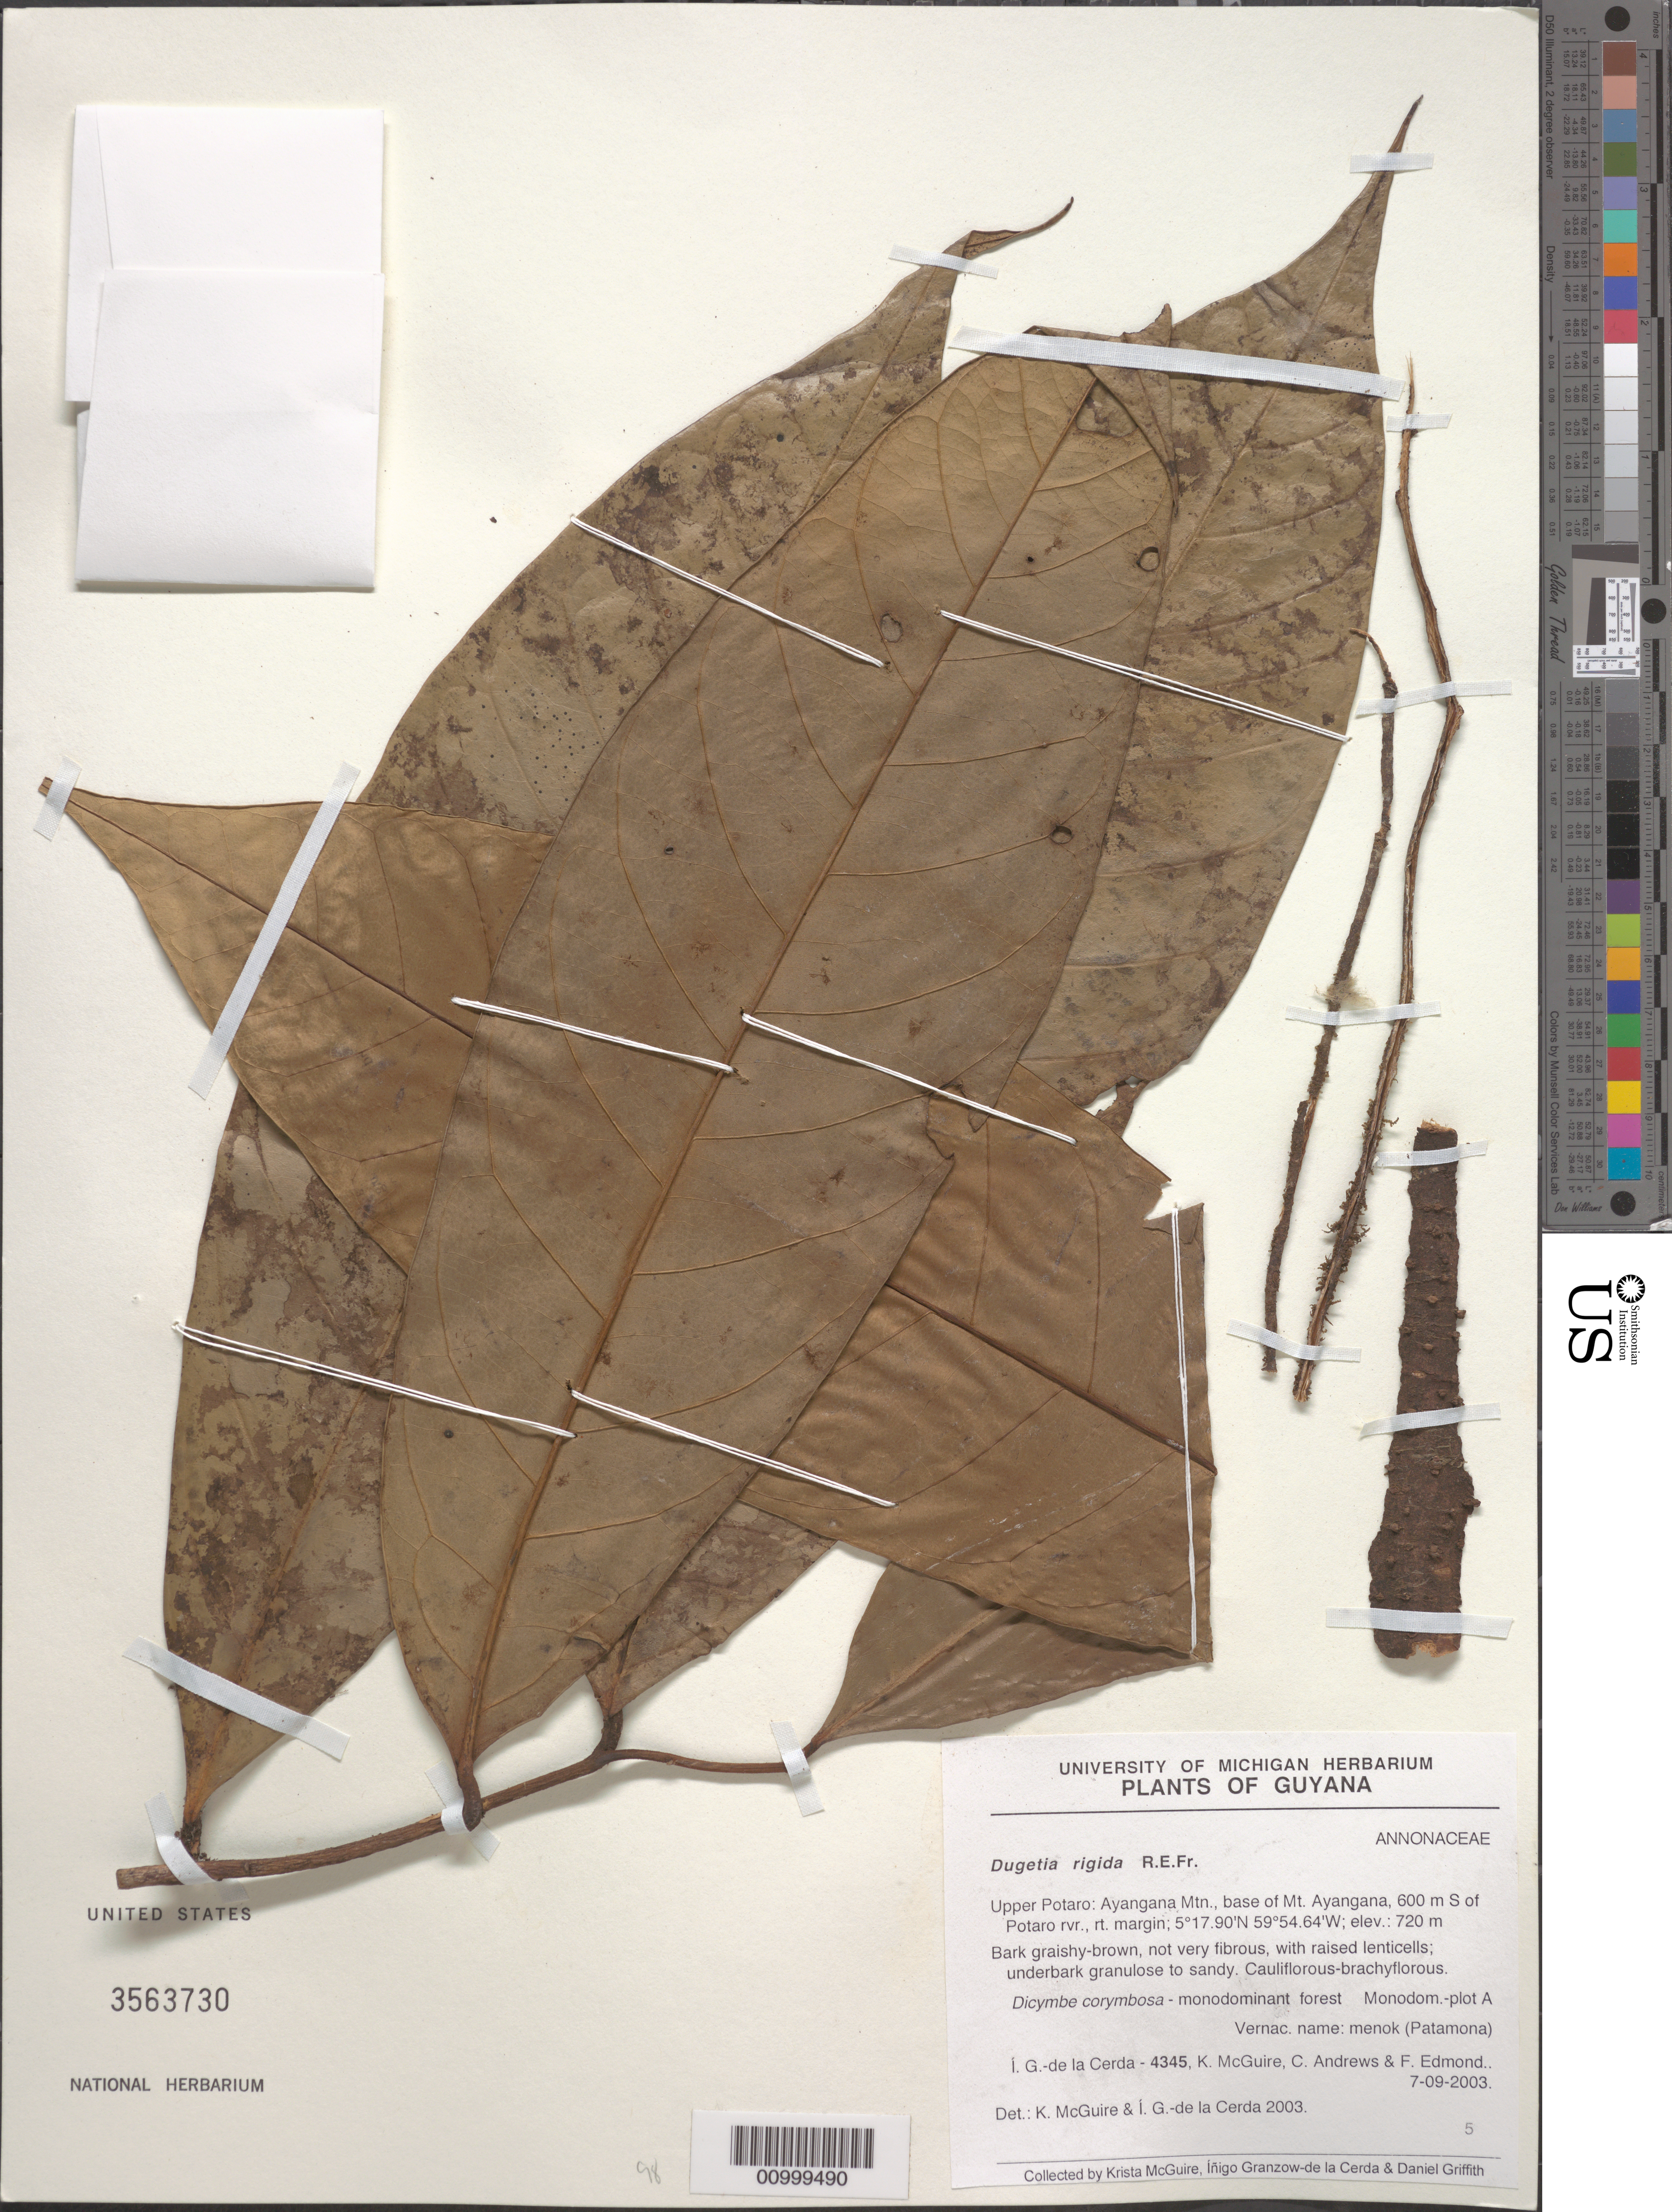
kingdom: Plantae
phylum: Tracheophyta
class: Magnoliopsida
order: Magnoliales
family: Annonaceae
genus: Duguetia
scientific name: Duguetia rigida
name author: R.E. Fr.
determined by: McGuire, K.; de la Cerda, I. G.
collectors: I. de la Cerda, K. McGuire, C. Andrews & F. Edmond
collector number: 4345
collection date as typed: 9-Sep-03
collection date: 2003-09-09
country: Guyana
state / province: Potaro-Siparuni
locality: Upper Potaro: Ayangana Mtn., base of Mt. Ayangana, 2.9 km S of Potaro rvr., rt margin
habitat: (Dicymbe corymbosa- monodominant forest; plot A)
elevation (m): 720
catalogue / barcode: US 3563730